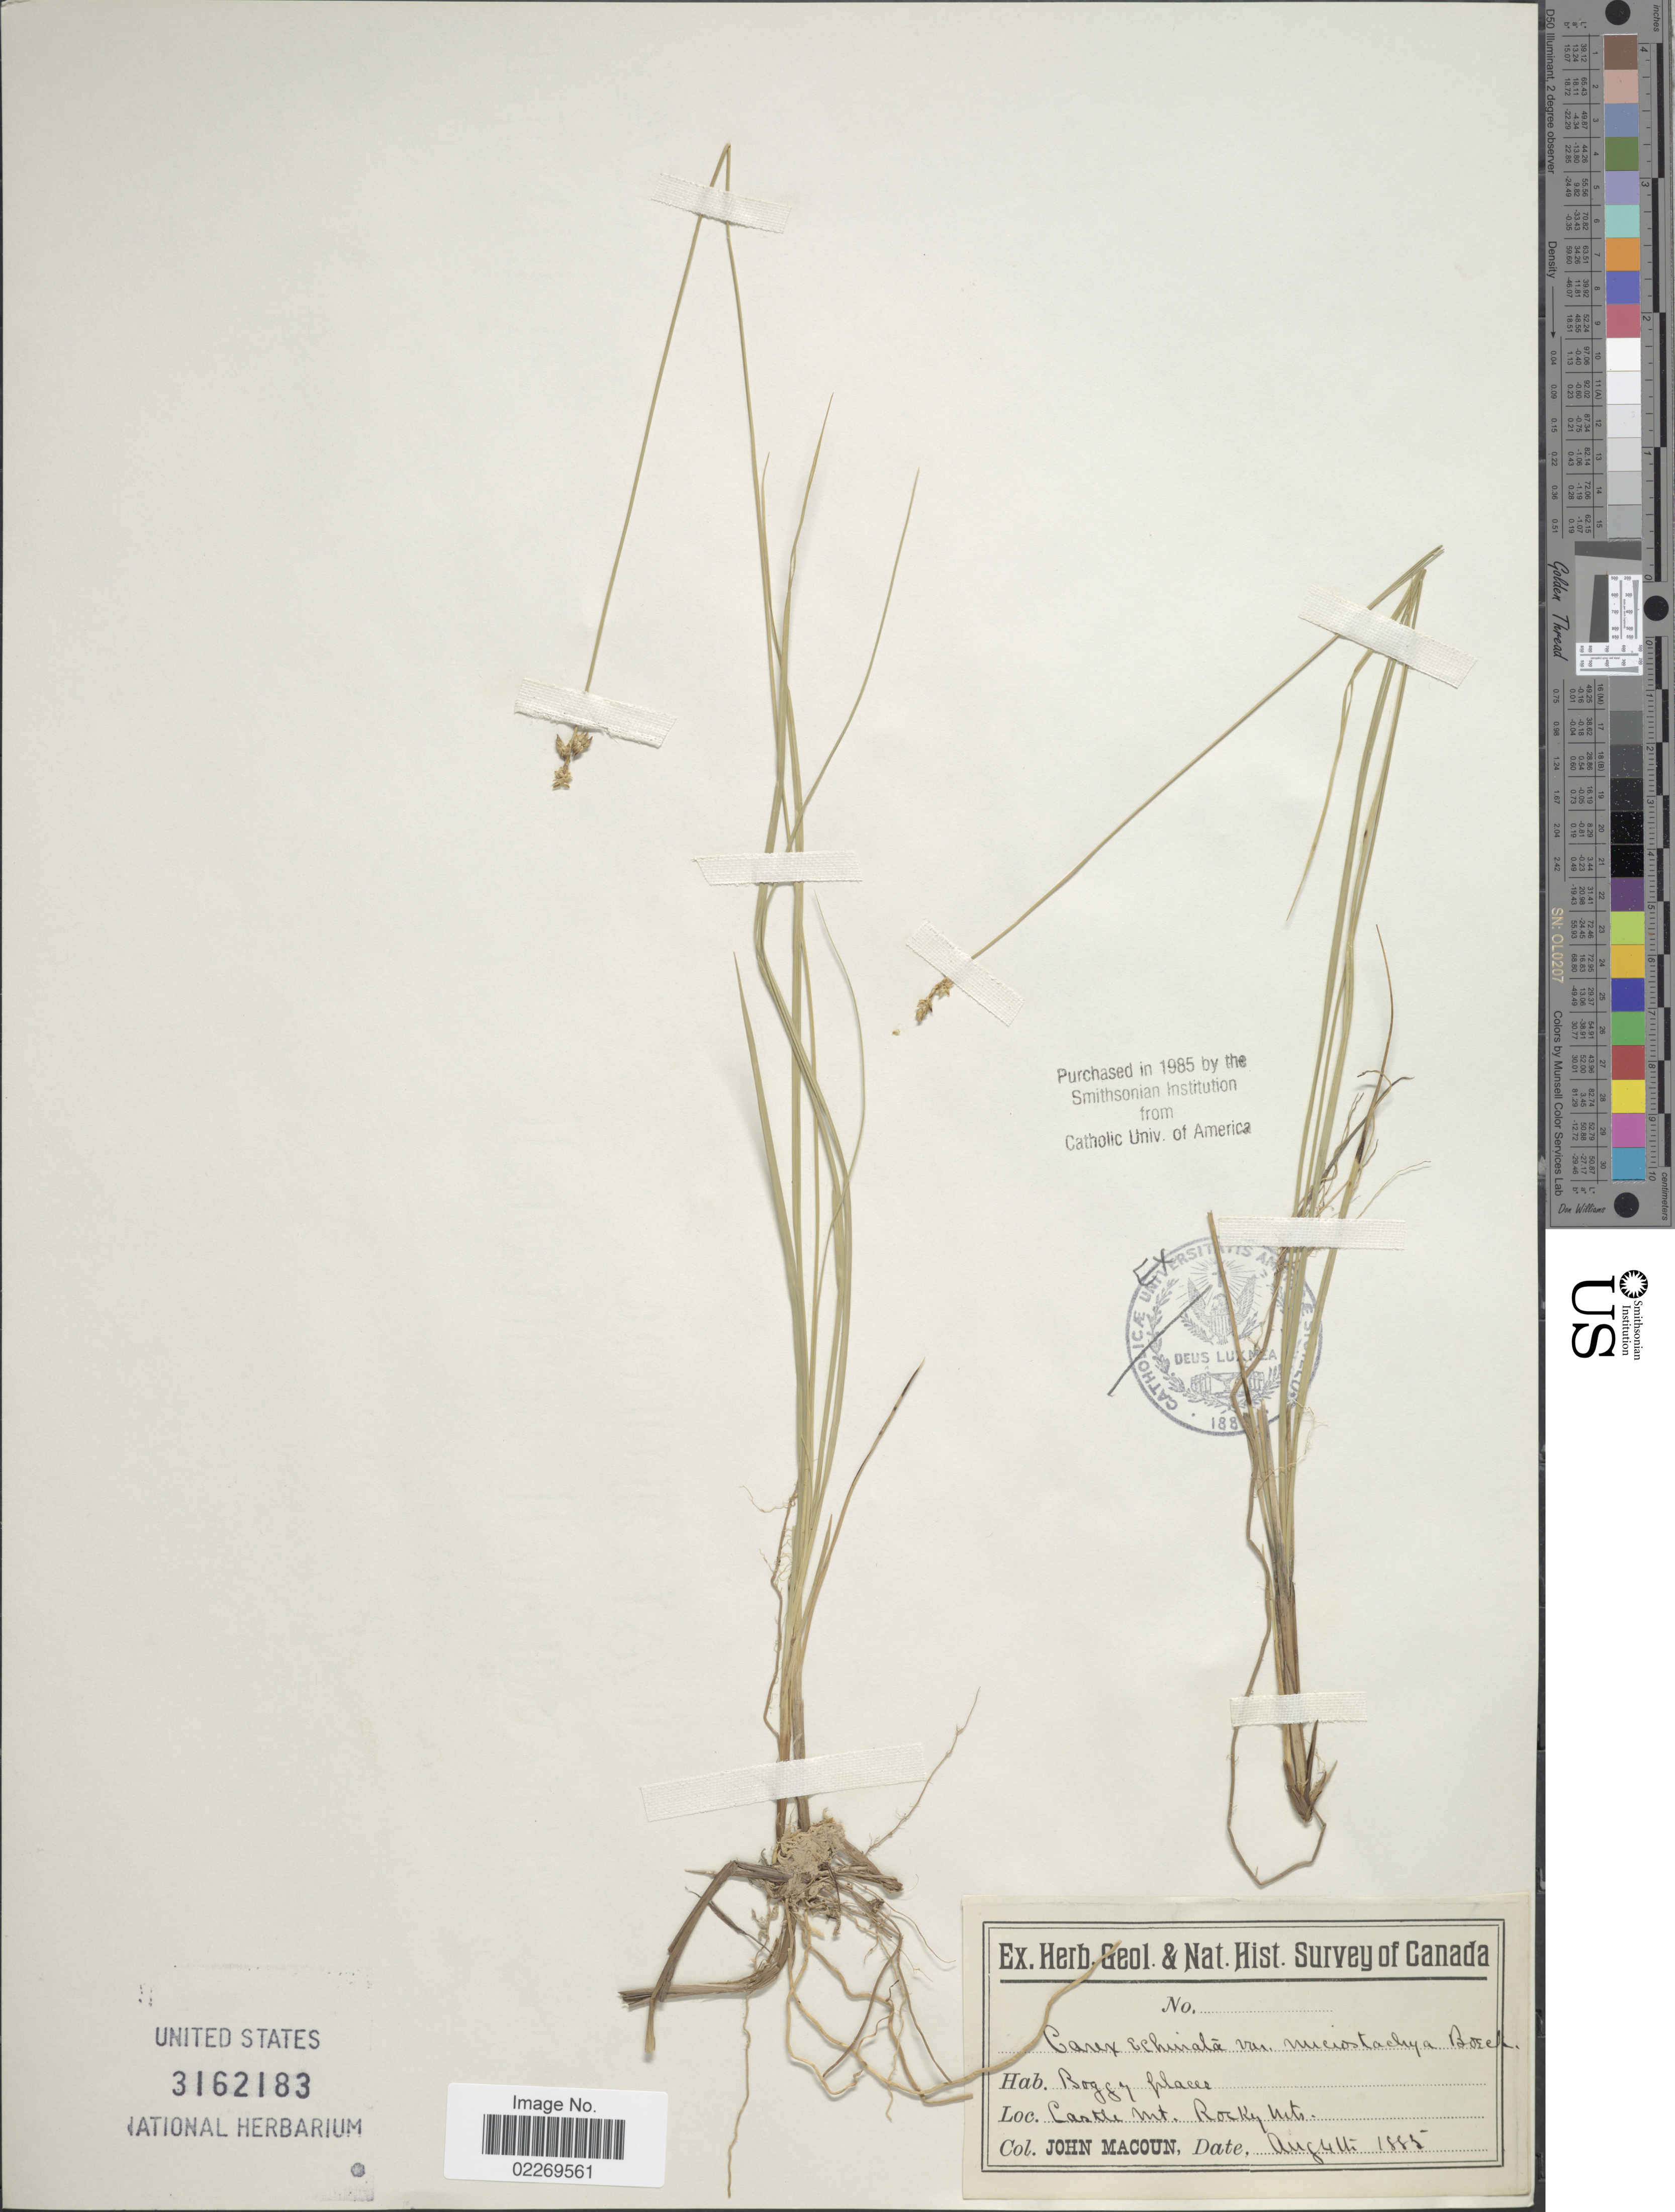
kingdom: Plantae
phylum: Tracheophyta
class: Liliopsida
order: Poales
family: Cyperaceae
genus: Carex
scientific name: Carex echinata subsp. echinata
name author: Murray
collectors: J. Macoun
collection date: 1885-08-04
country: Canada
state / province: Alberta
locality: Castle Mt., Rocky Mts.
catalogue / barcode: US 3162183